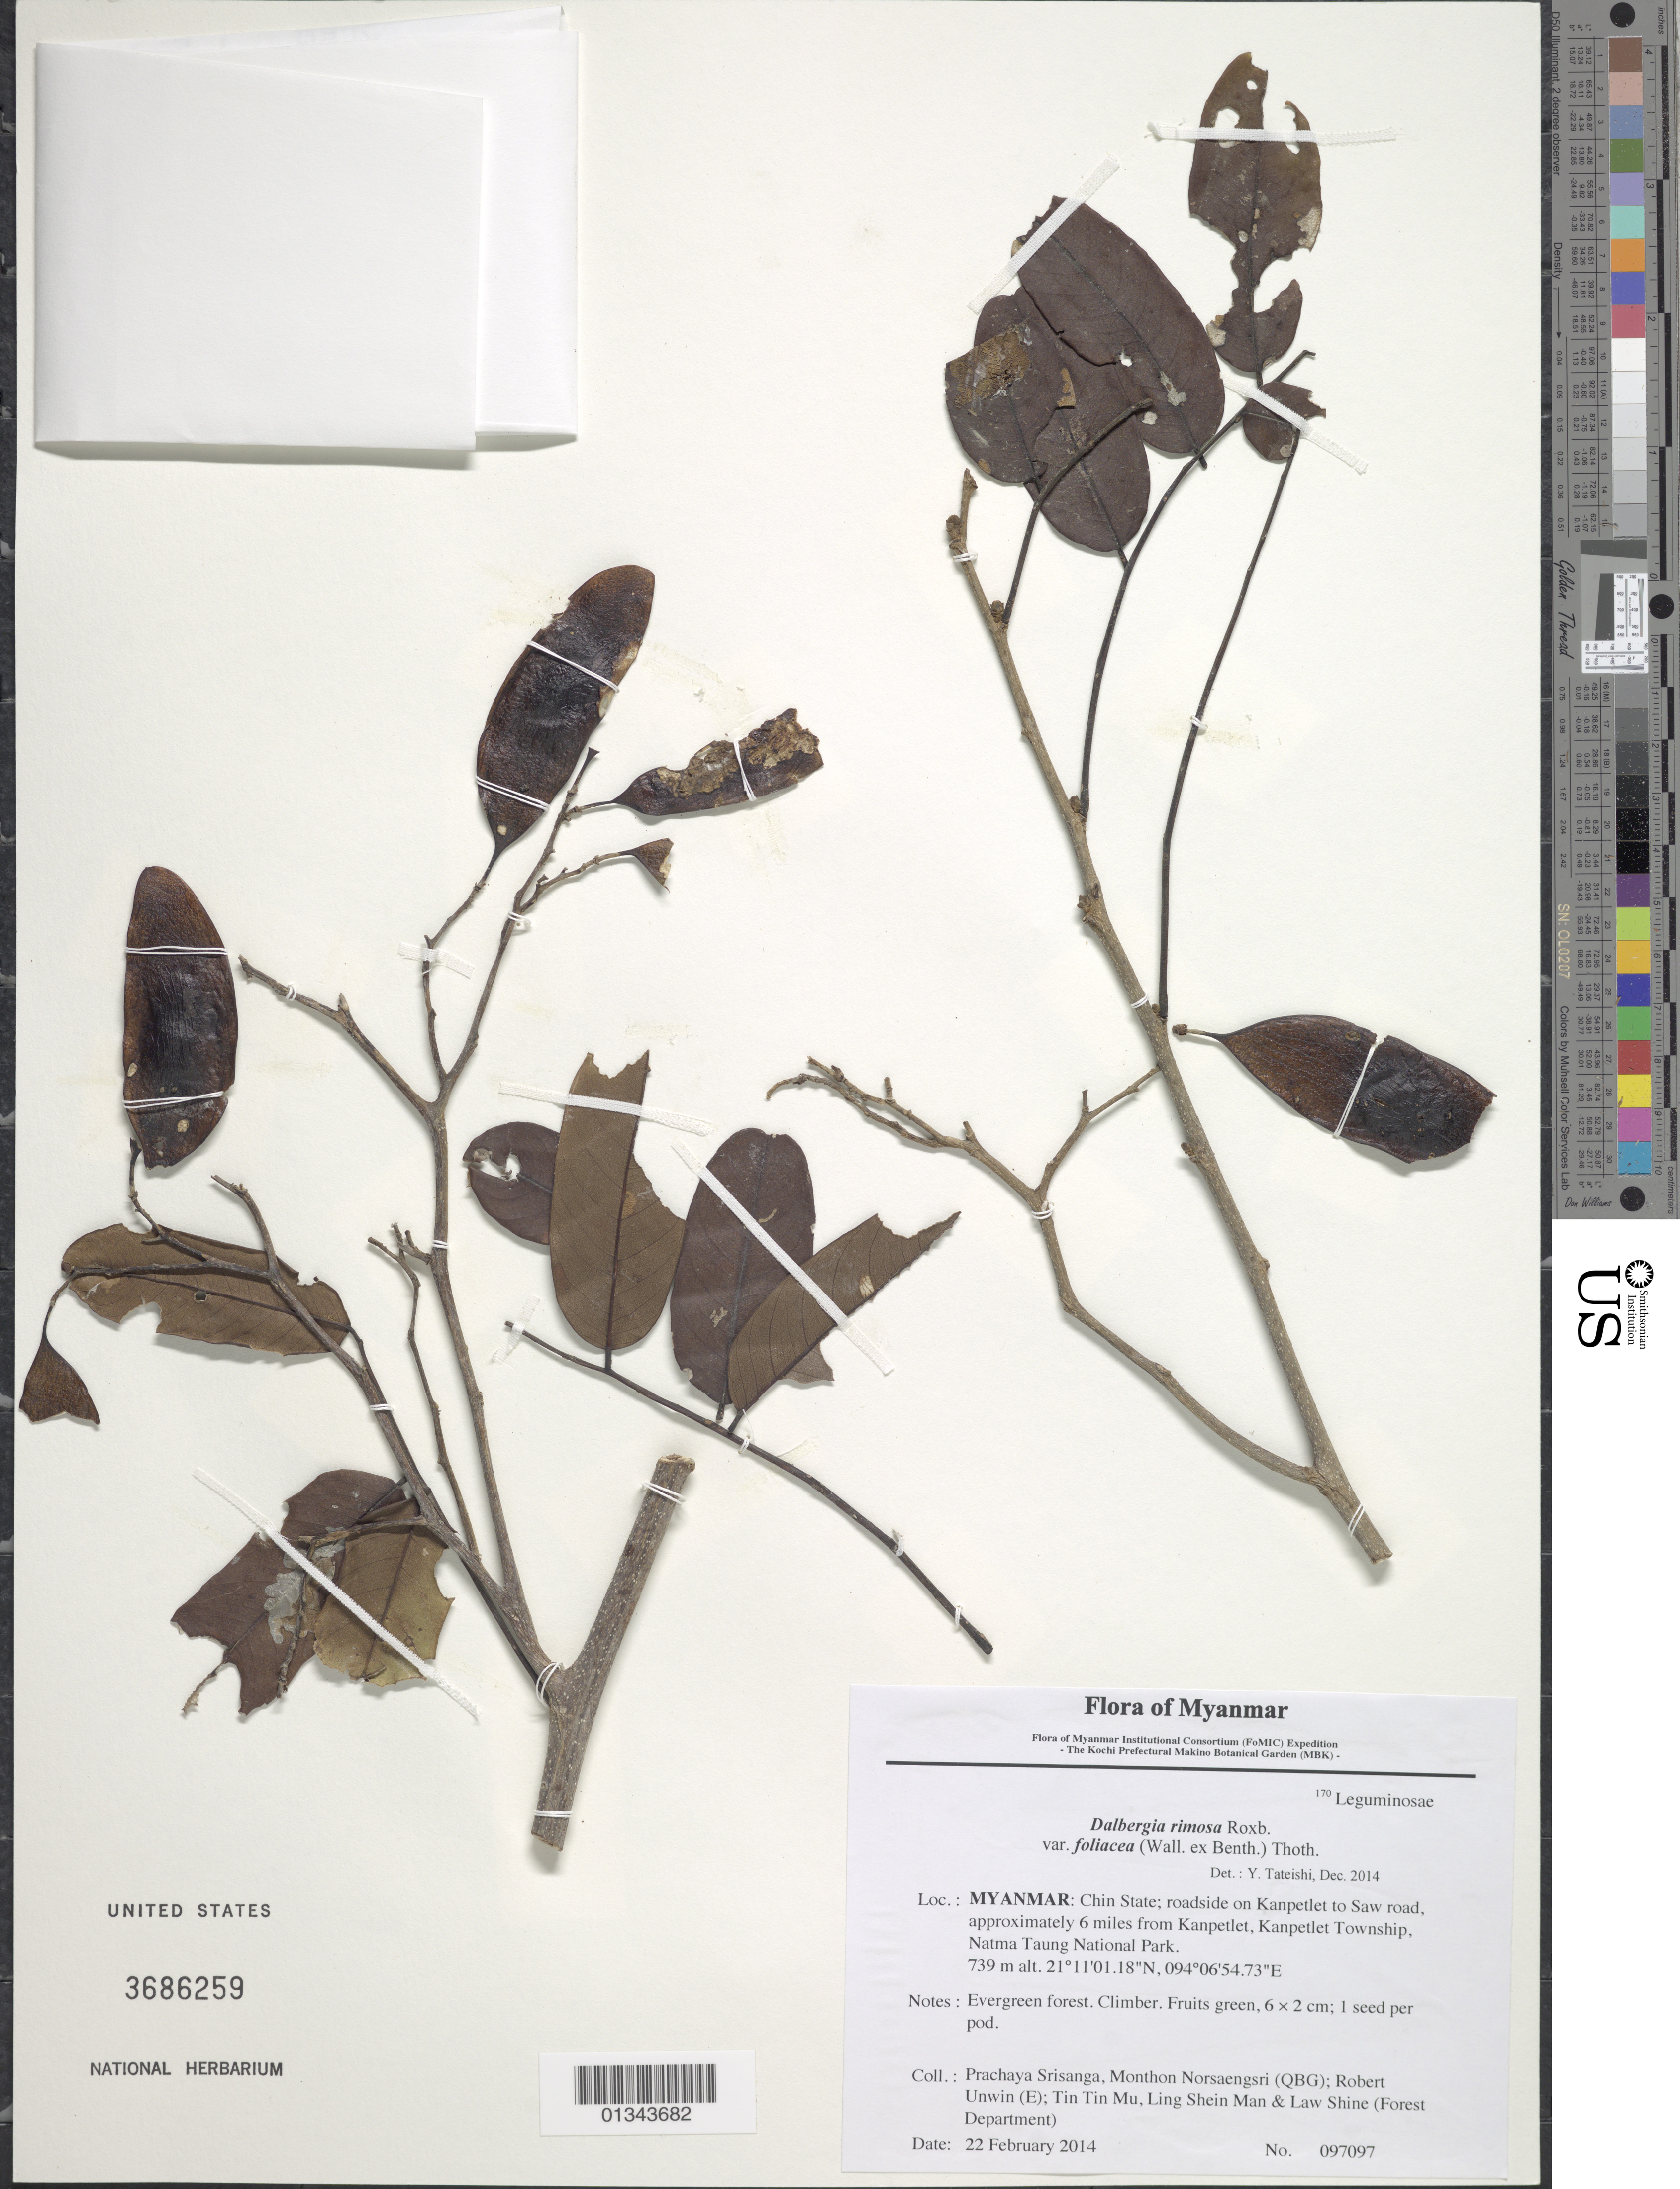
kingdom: Plantae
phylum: Tracheophyta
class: Magnoliopsida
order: Fabales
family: Fabaceae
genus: Dalbergia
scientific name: Dalbergia rimosa var. foliacea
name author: (Wall. & Benth.) Thoth.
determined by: Baba, Y.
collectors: P. Srisanga, M. Norsaengsri, R. Unwin, Tin Tin Mu, Ling Shein Man & L. Shine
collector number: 97097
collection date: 2014-02-22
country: Myanmar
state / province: Chin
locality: Roadside on Kanpetlet to Saw road, approximately 6 miles from Kanpetlet, Kanpetlet Township, Natma Taung National Park.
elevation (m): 739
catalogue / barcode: US 3686259